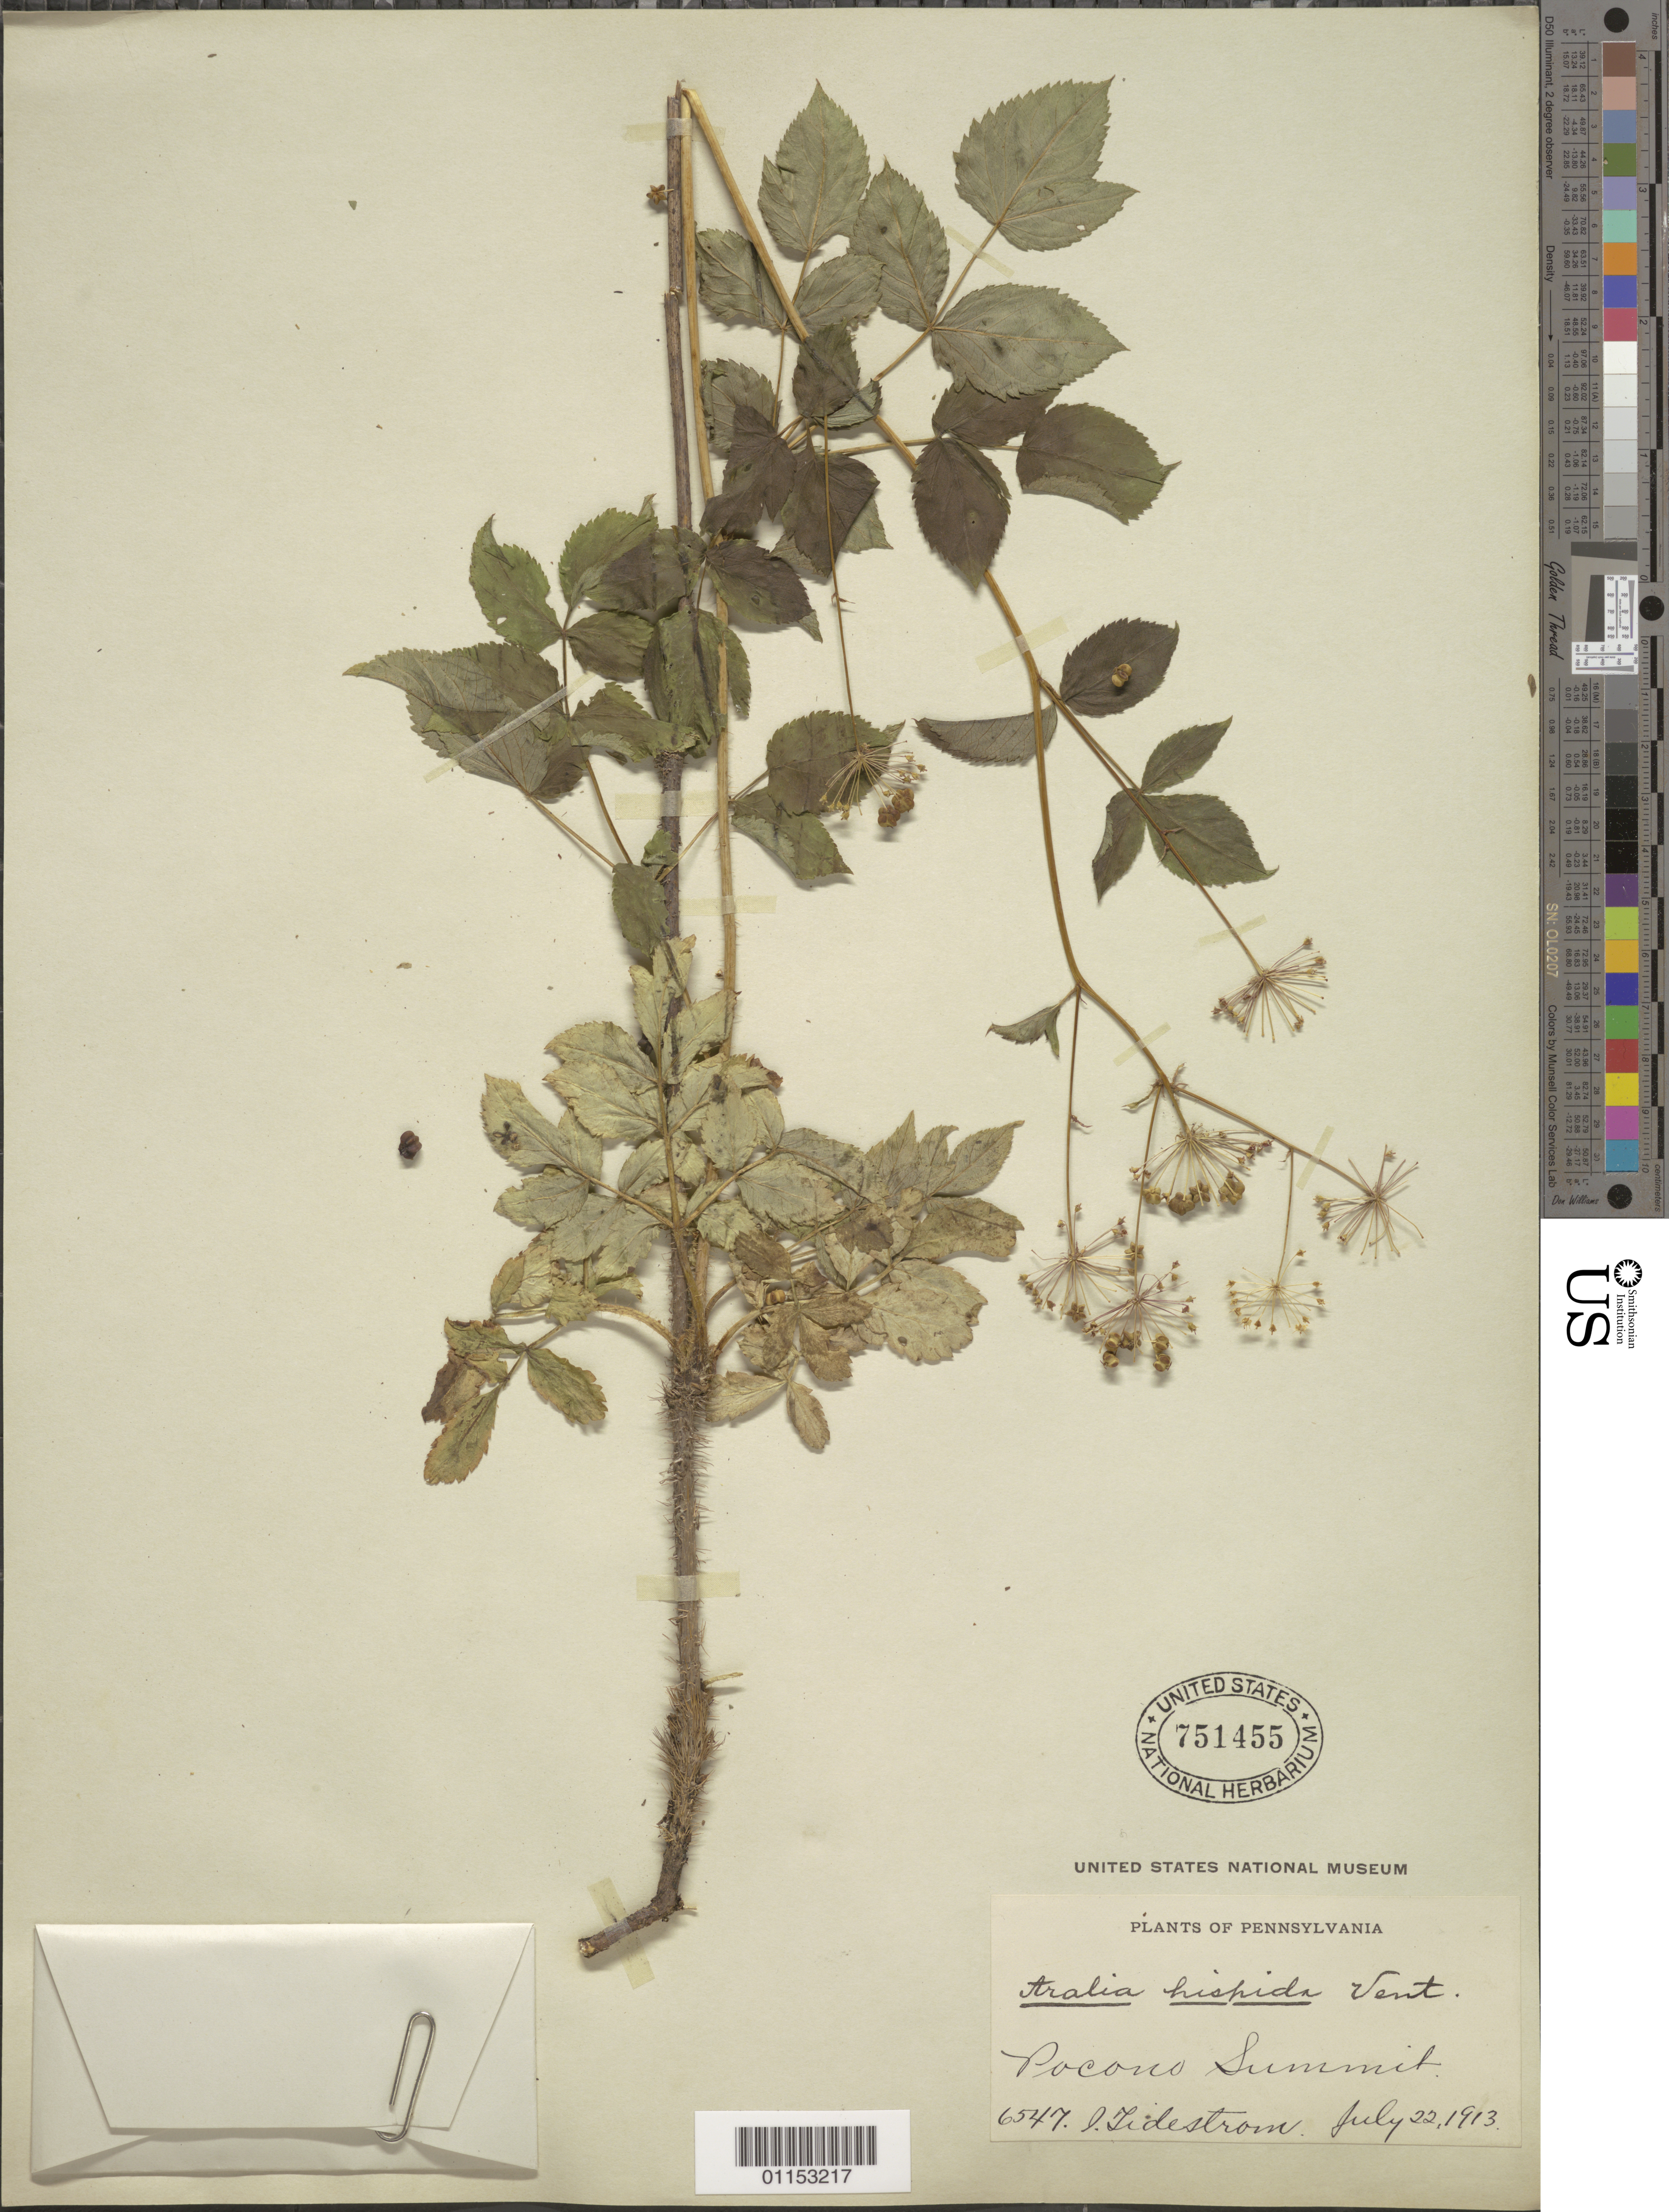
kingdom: Plantae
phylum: Tracheophyta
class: Magnoliopsida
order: Apiales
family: Araliaceae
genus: Aralia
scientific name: Aralia hispida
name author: Vent.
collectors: I. F. Tidestrom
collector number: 6547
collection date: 1913-07-22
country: United States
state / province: Pennsylvania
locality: Pocono Summit.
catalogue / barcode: US 751455